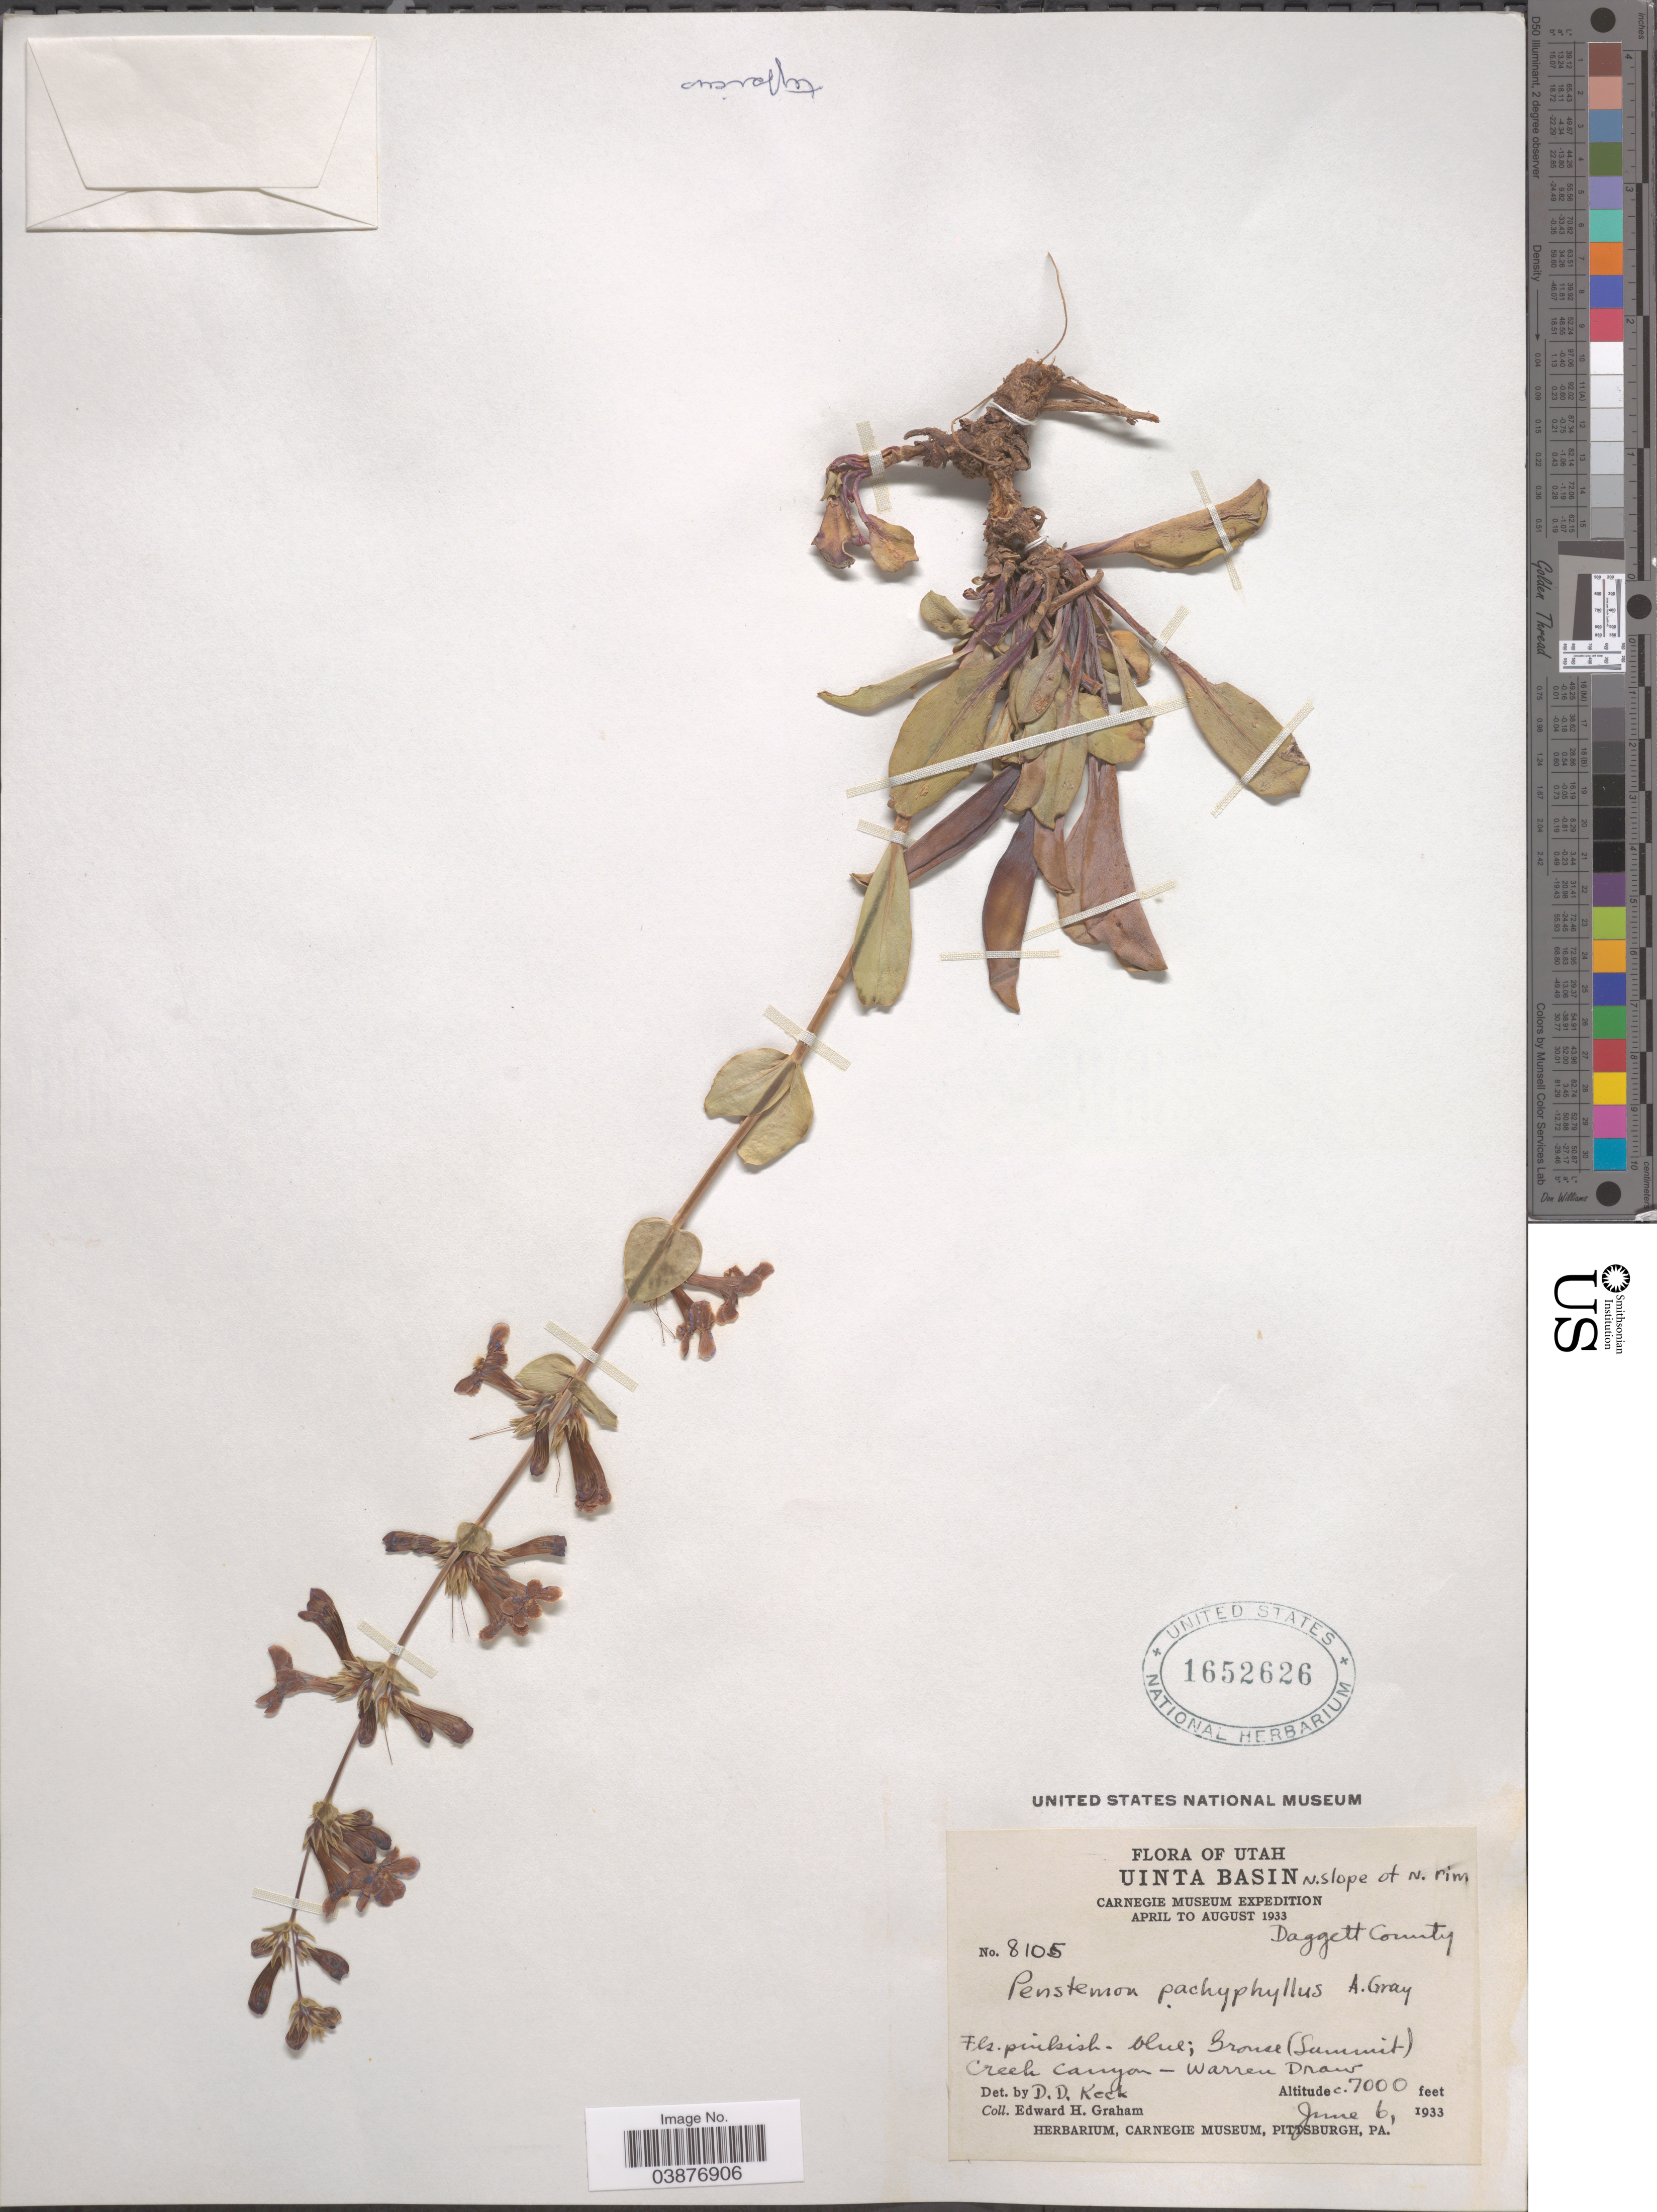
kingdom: Plantae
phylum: Tracheophyta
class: Magnoliopsida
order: Lamiales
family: Plantaginaceae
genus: Penstemon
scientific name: Penstemon pachyphyllus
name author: A. Gray ex Rydb.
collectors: E. H. Graham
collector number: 8105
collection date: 1933-06-06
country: United States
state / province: Utah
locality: Uinta Basin. N. slope of N. rim. Daggett County. Bronse (Summit) Creek Canyon - Warren Draw.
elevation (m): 2134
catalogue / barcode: US 1652626